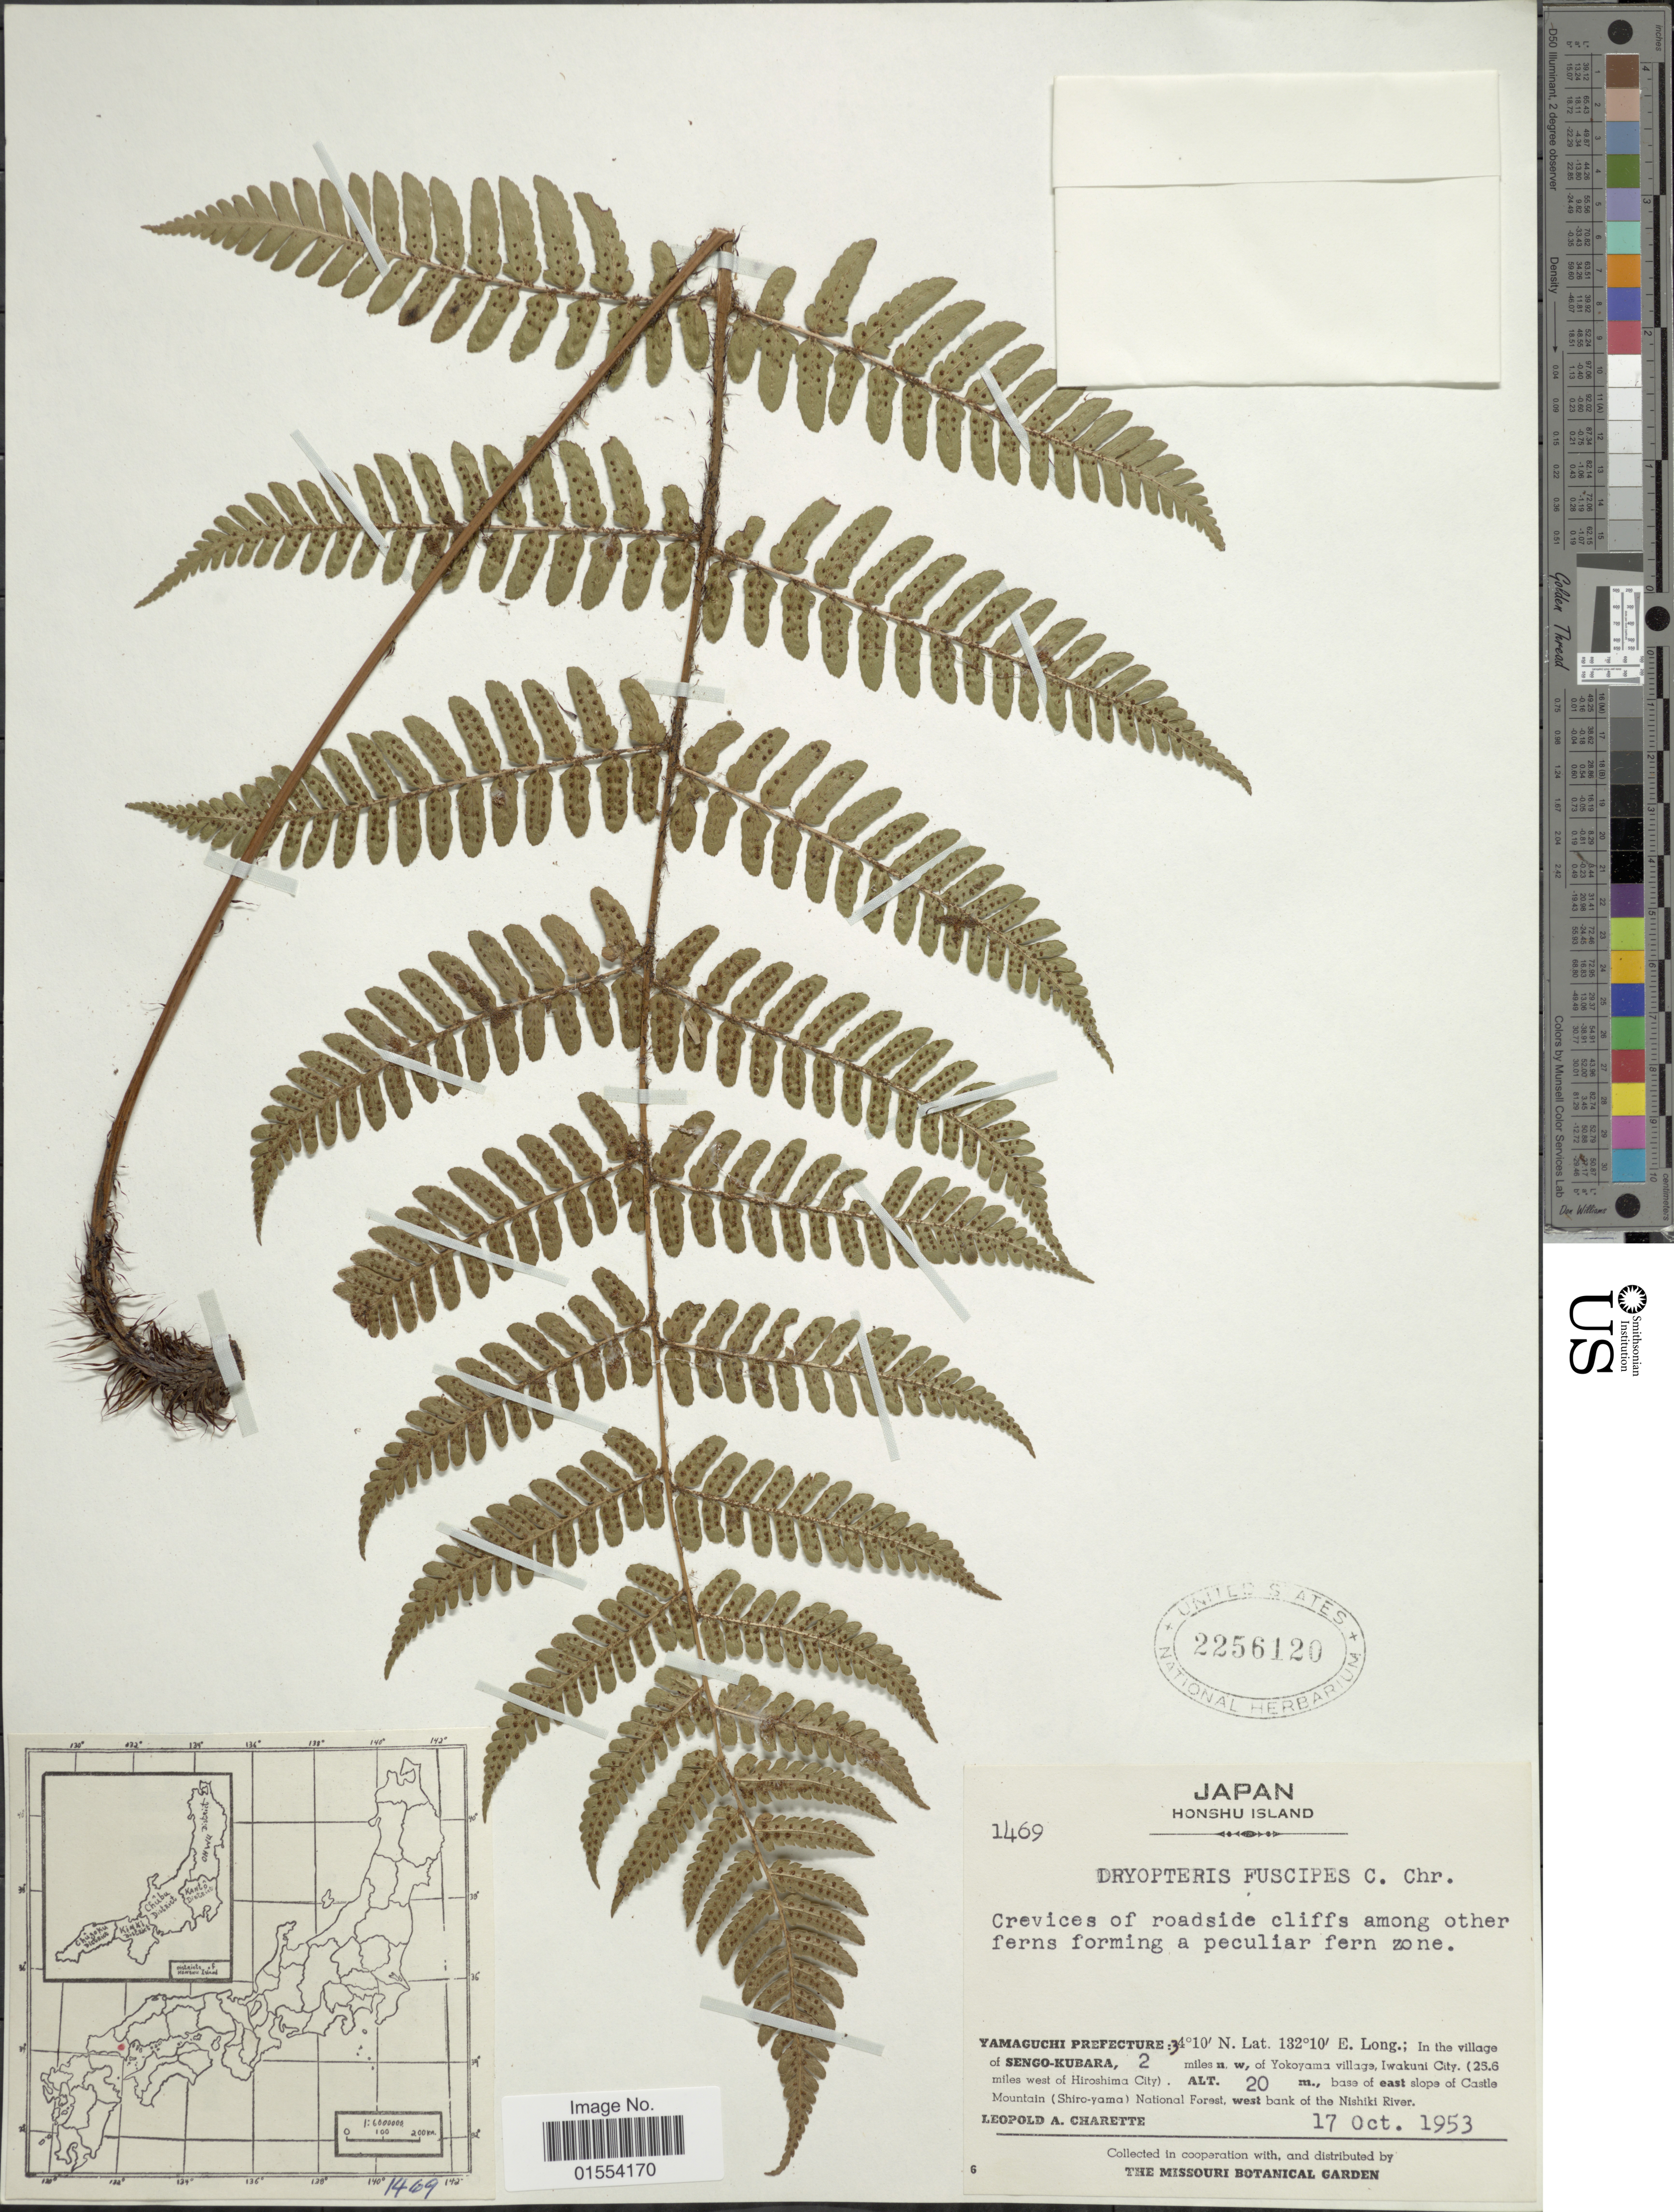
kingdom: Plantae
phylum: Tracheophyta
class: Polypodiopsida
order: Polypodiales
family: Dryopteridaceae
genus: Dryopteris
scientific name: Dryopteris fuscipes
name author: C. Chr.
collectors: L. A. Charette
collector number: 1469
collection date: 1953-10-17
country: Japan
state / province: Yamaguti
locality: Honshu Island, Yamaguchi Prefecture, In the village of Sengo-Kubara, 2 miles n.w., of Yokoyama village, Iwakuni City. (25.6 miles west of Hiroshima City), base of east of Castle Mountain (Shiro-yama) National Forest, west bank of the Nishiki River.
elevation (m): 20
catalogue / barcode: US 2256120